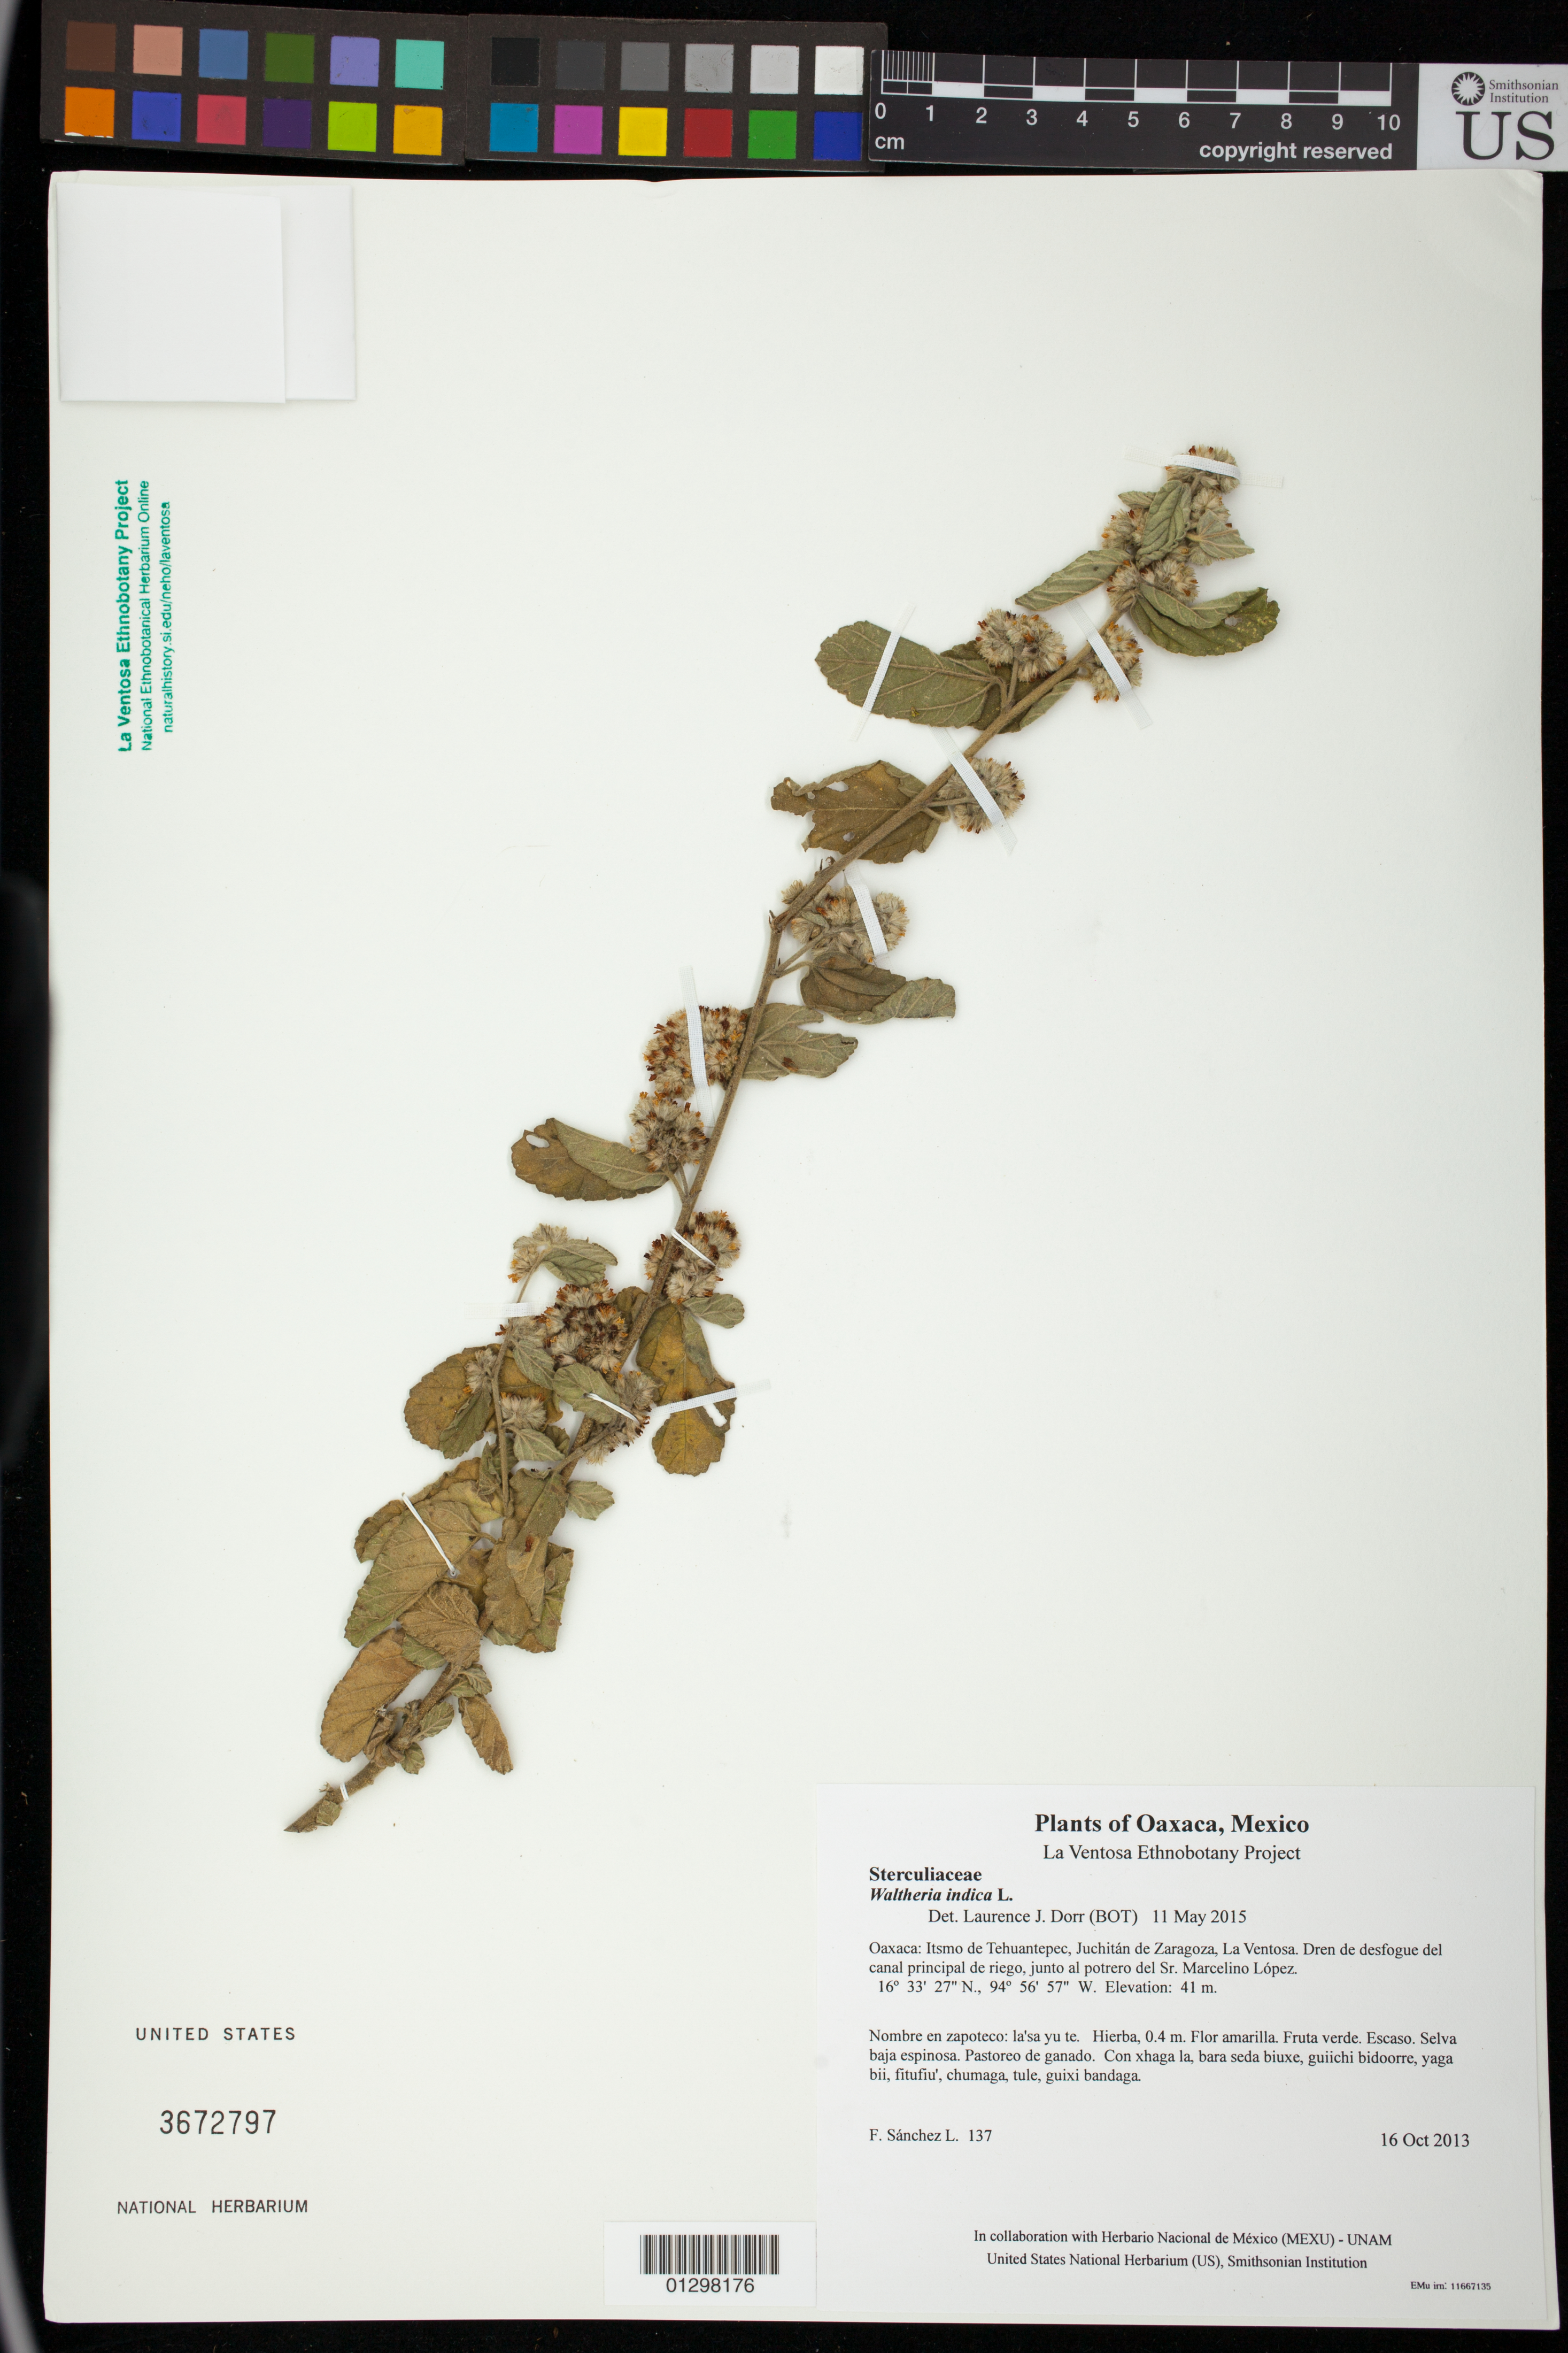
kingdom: Plantae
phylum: Tracheophyta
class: Magnoliopsida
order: Malvales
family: Malvaceae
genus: Waltheria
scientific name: Waltheria indica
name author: L.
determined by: Dorr, L. J., (BOT), Smithsonian Institution - National Museum of Natural History (UNITED STATES)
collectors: F. Sánchez L.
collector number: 137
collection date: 2013-10-16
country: Mexico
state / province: Oaxaca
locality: Itsmo de Tehuantepec, Juchitán de Zaragoza, La Ventosa. Dren de desfogue del canal principal de riego, junto al potrero del Sr. Marcelino López.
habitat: Selva baja espinosa. Pastoreo de ganado.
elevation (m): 41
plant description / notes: JEBOT, MEXU, SERO, US; Guixi bandaga. 0.4 m. Guie' naguchi. Cuaananaxhi naga'. Huaxie'.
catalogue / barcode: US 3672797